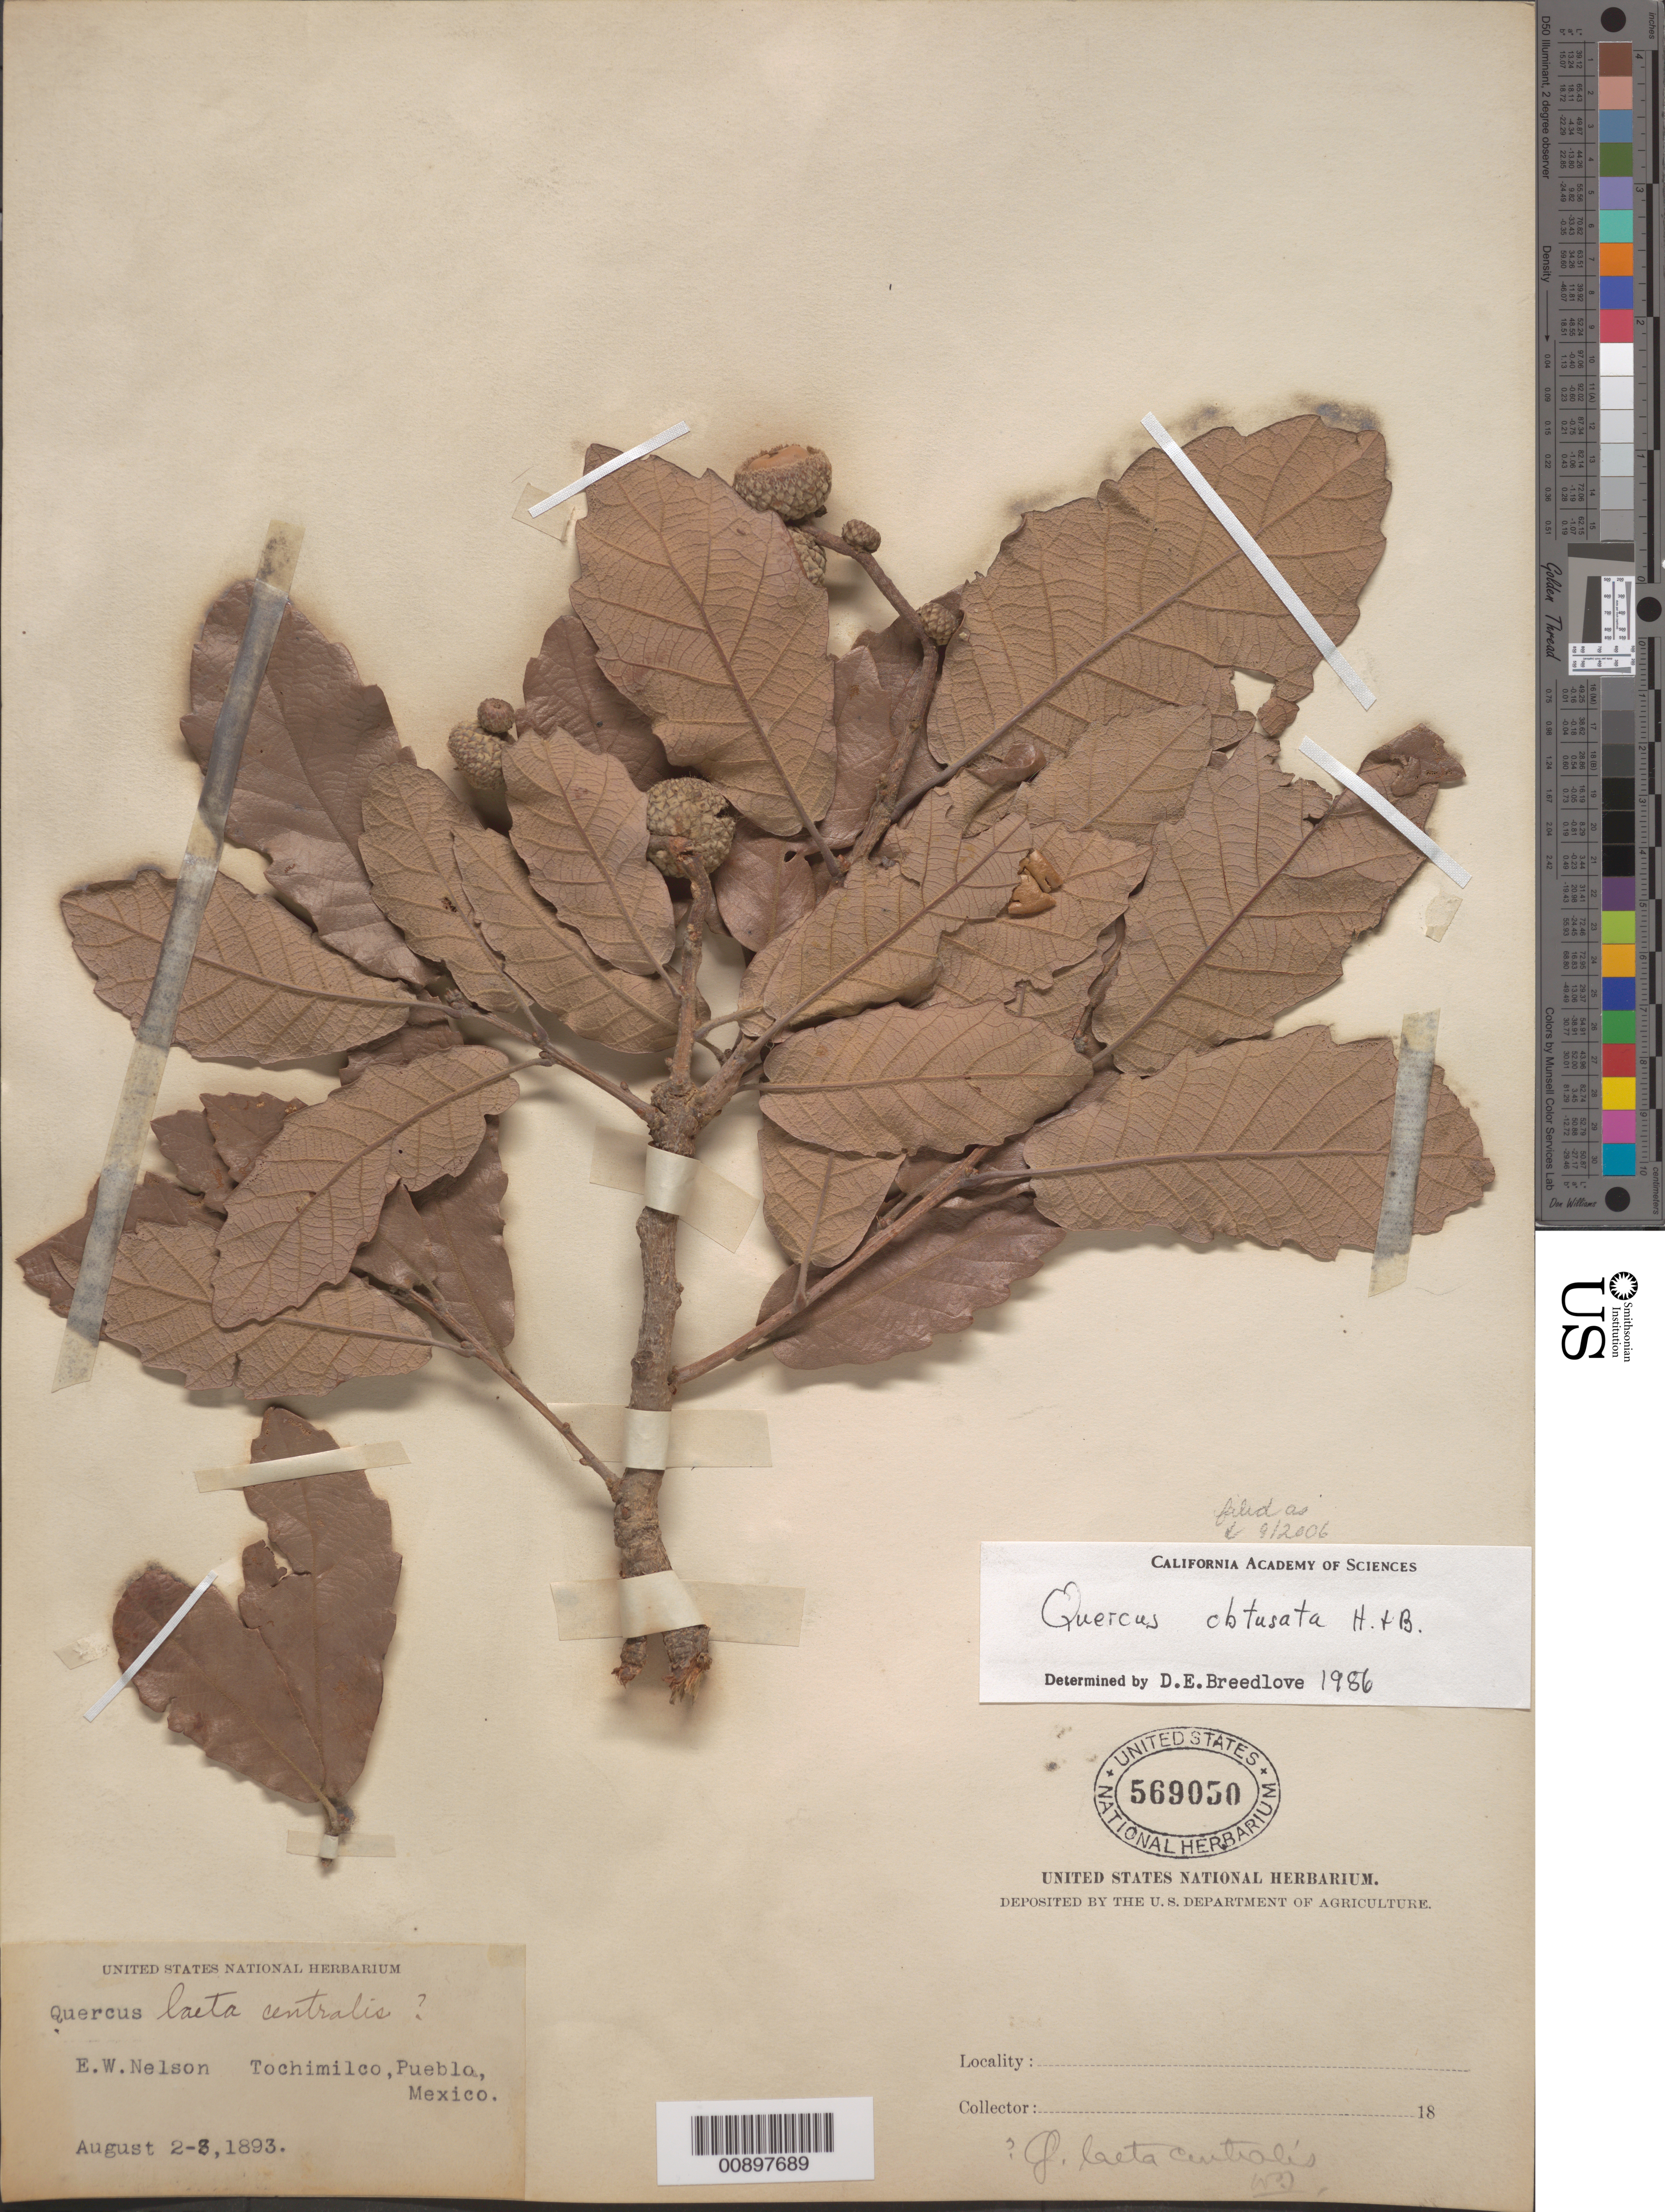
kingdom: Plantae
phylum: Tracheophyta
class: Magnoliopsida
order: Fagales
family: Fagaceae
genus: Quercus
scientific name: Quercus obtusata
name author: Humb. & Bonpl.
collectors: E. W. Nelson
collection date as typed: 02 Aug 1893 to 08 Aug 1893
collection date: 1893-08-02/1893-08-08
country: Mexico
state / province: Puebla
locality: Tochimilco, Puebla.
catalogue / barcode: US 569050